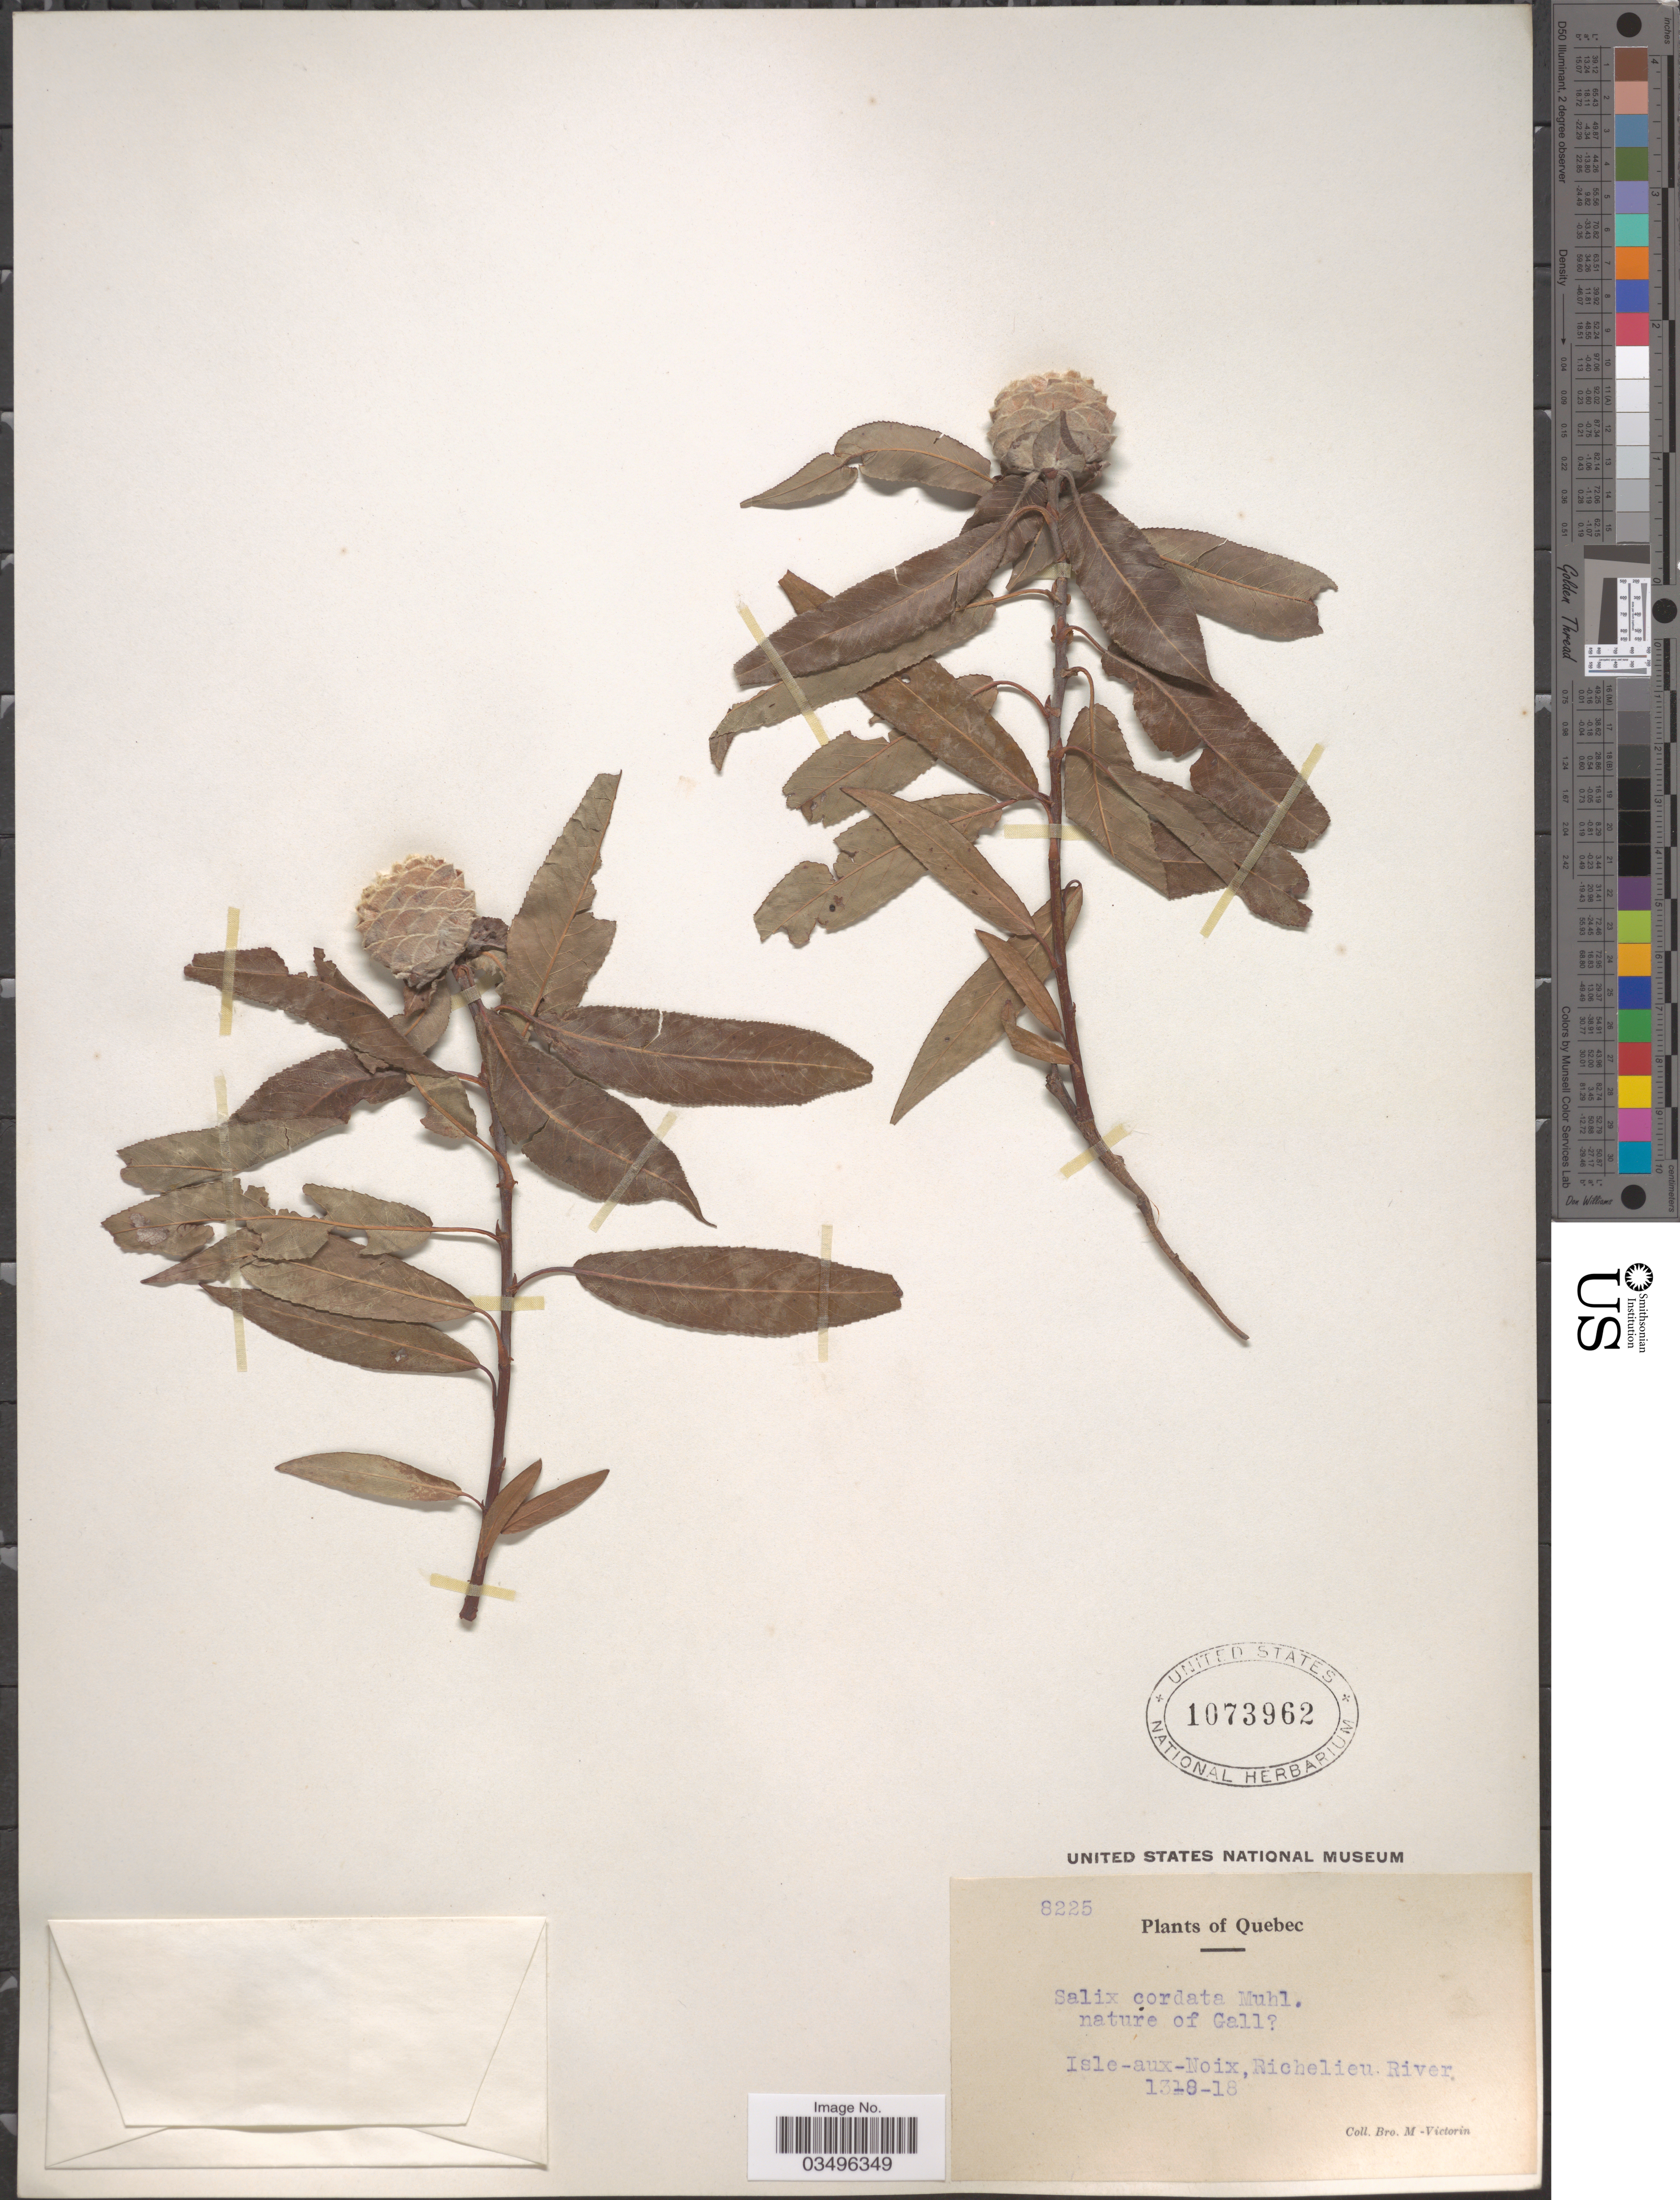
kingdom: Plantae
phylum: Tracheophyta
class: Magnoliopsida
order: Malpighiales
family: Salicaceae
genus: Salix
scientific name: Salix cordata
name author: Michx.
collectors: Fr. Marie-Victorin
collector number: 8225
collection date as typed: Transcribed d/m/y: 13/8/18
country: Canada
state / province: Quebec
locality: Isle-aux-Noix, Richelieu River.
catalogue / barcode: US 1073962